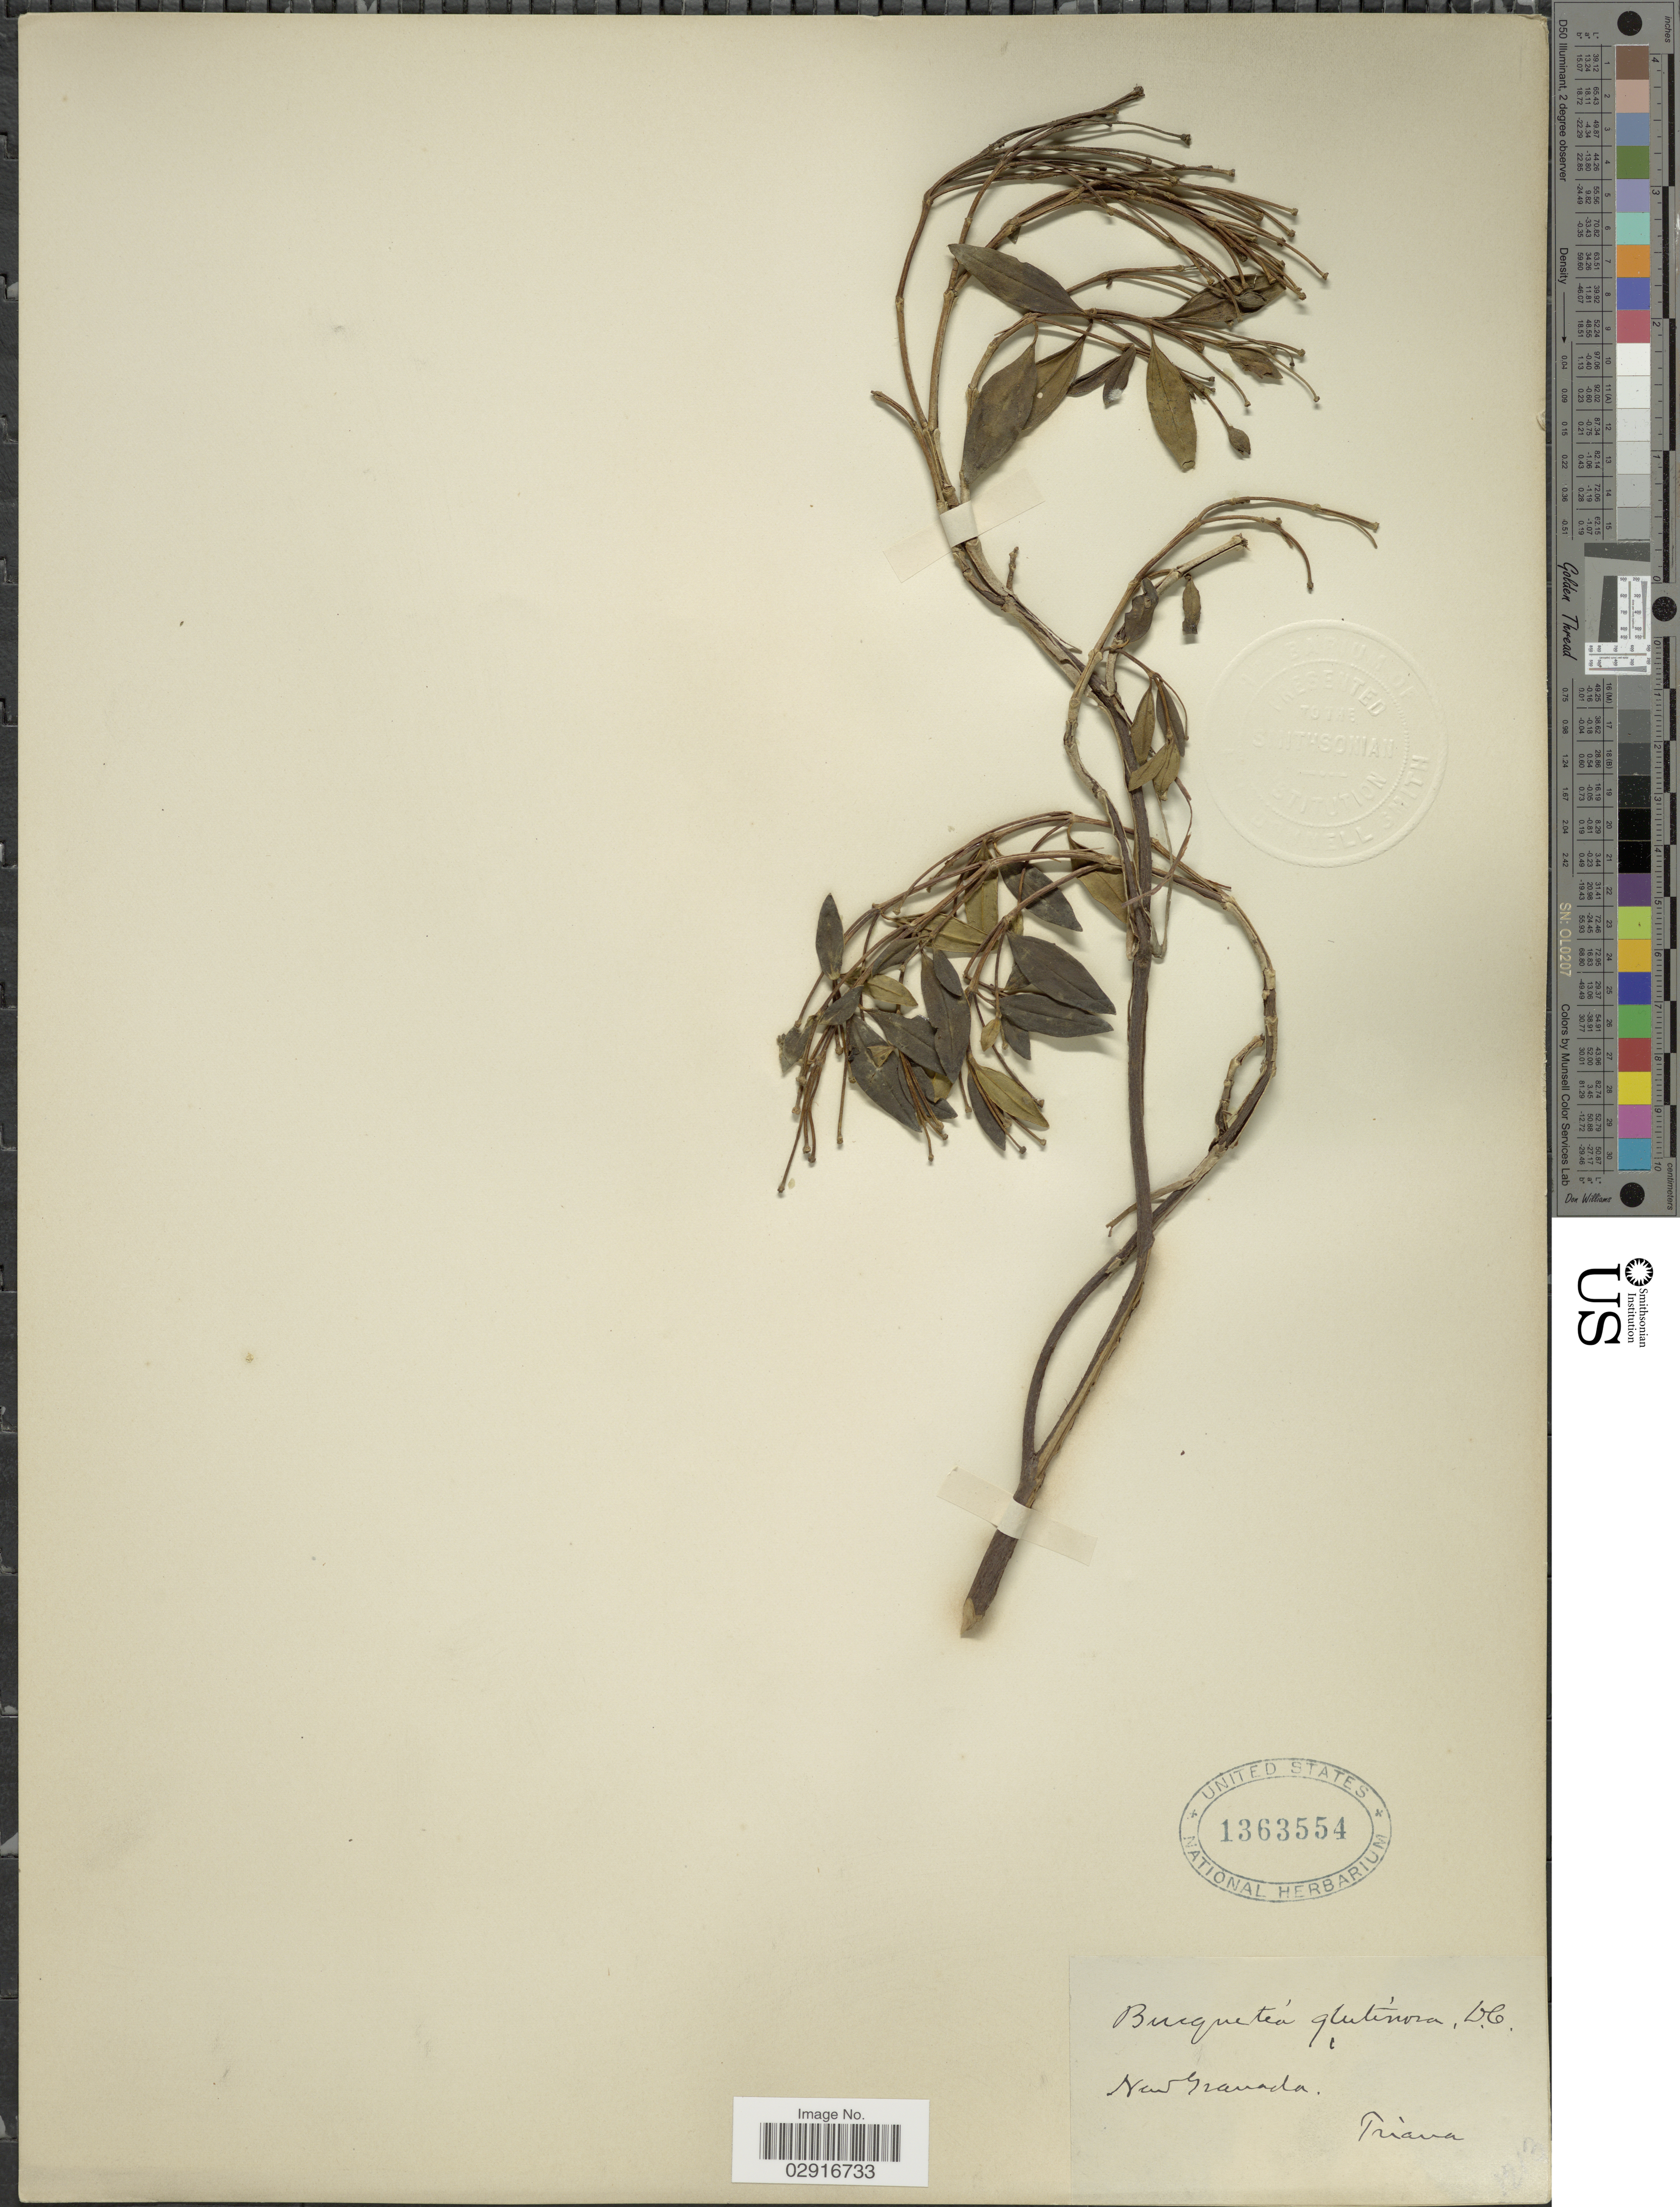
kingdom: Plantae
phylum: Tracheophyta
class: Magnoliopsida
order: Myrtales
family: Melastomataceae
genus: Bucquetia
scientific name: Bucquetia glutinosa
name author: DC.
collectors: Triana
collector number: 213*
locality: New Granada.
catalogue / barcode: US 1363554